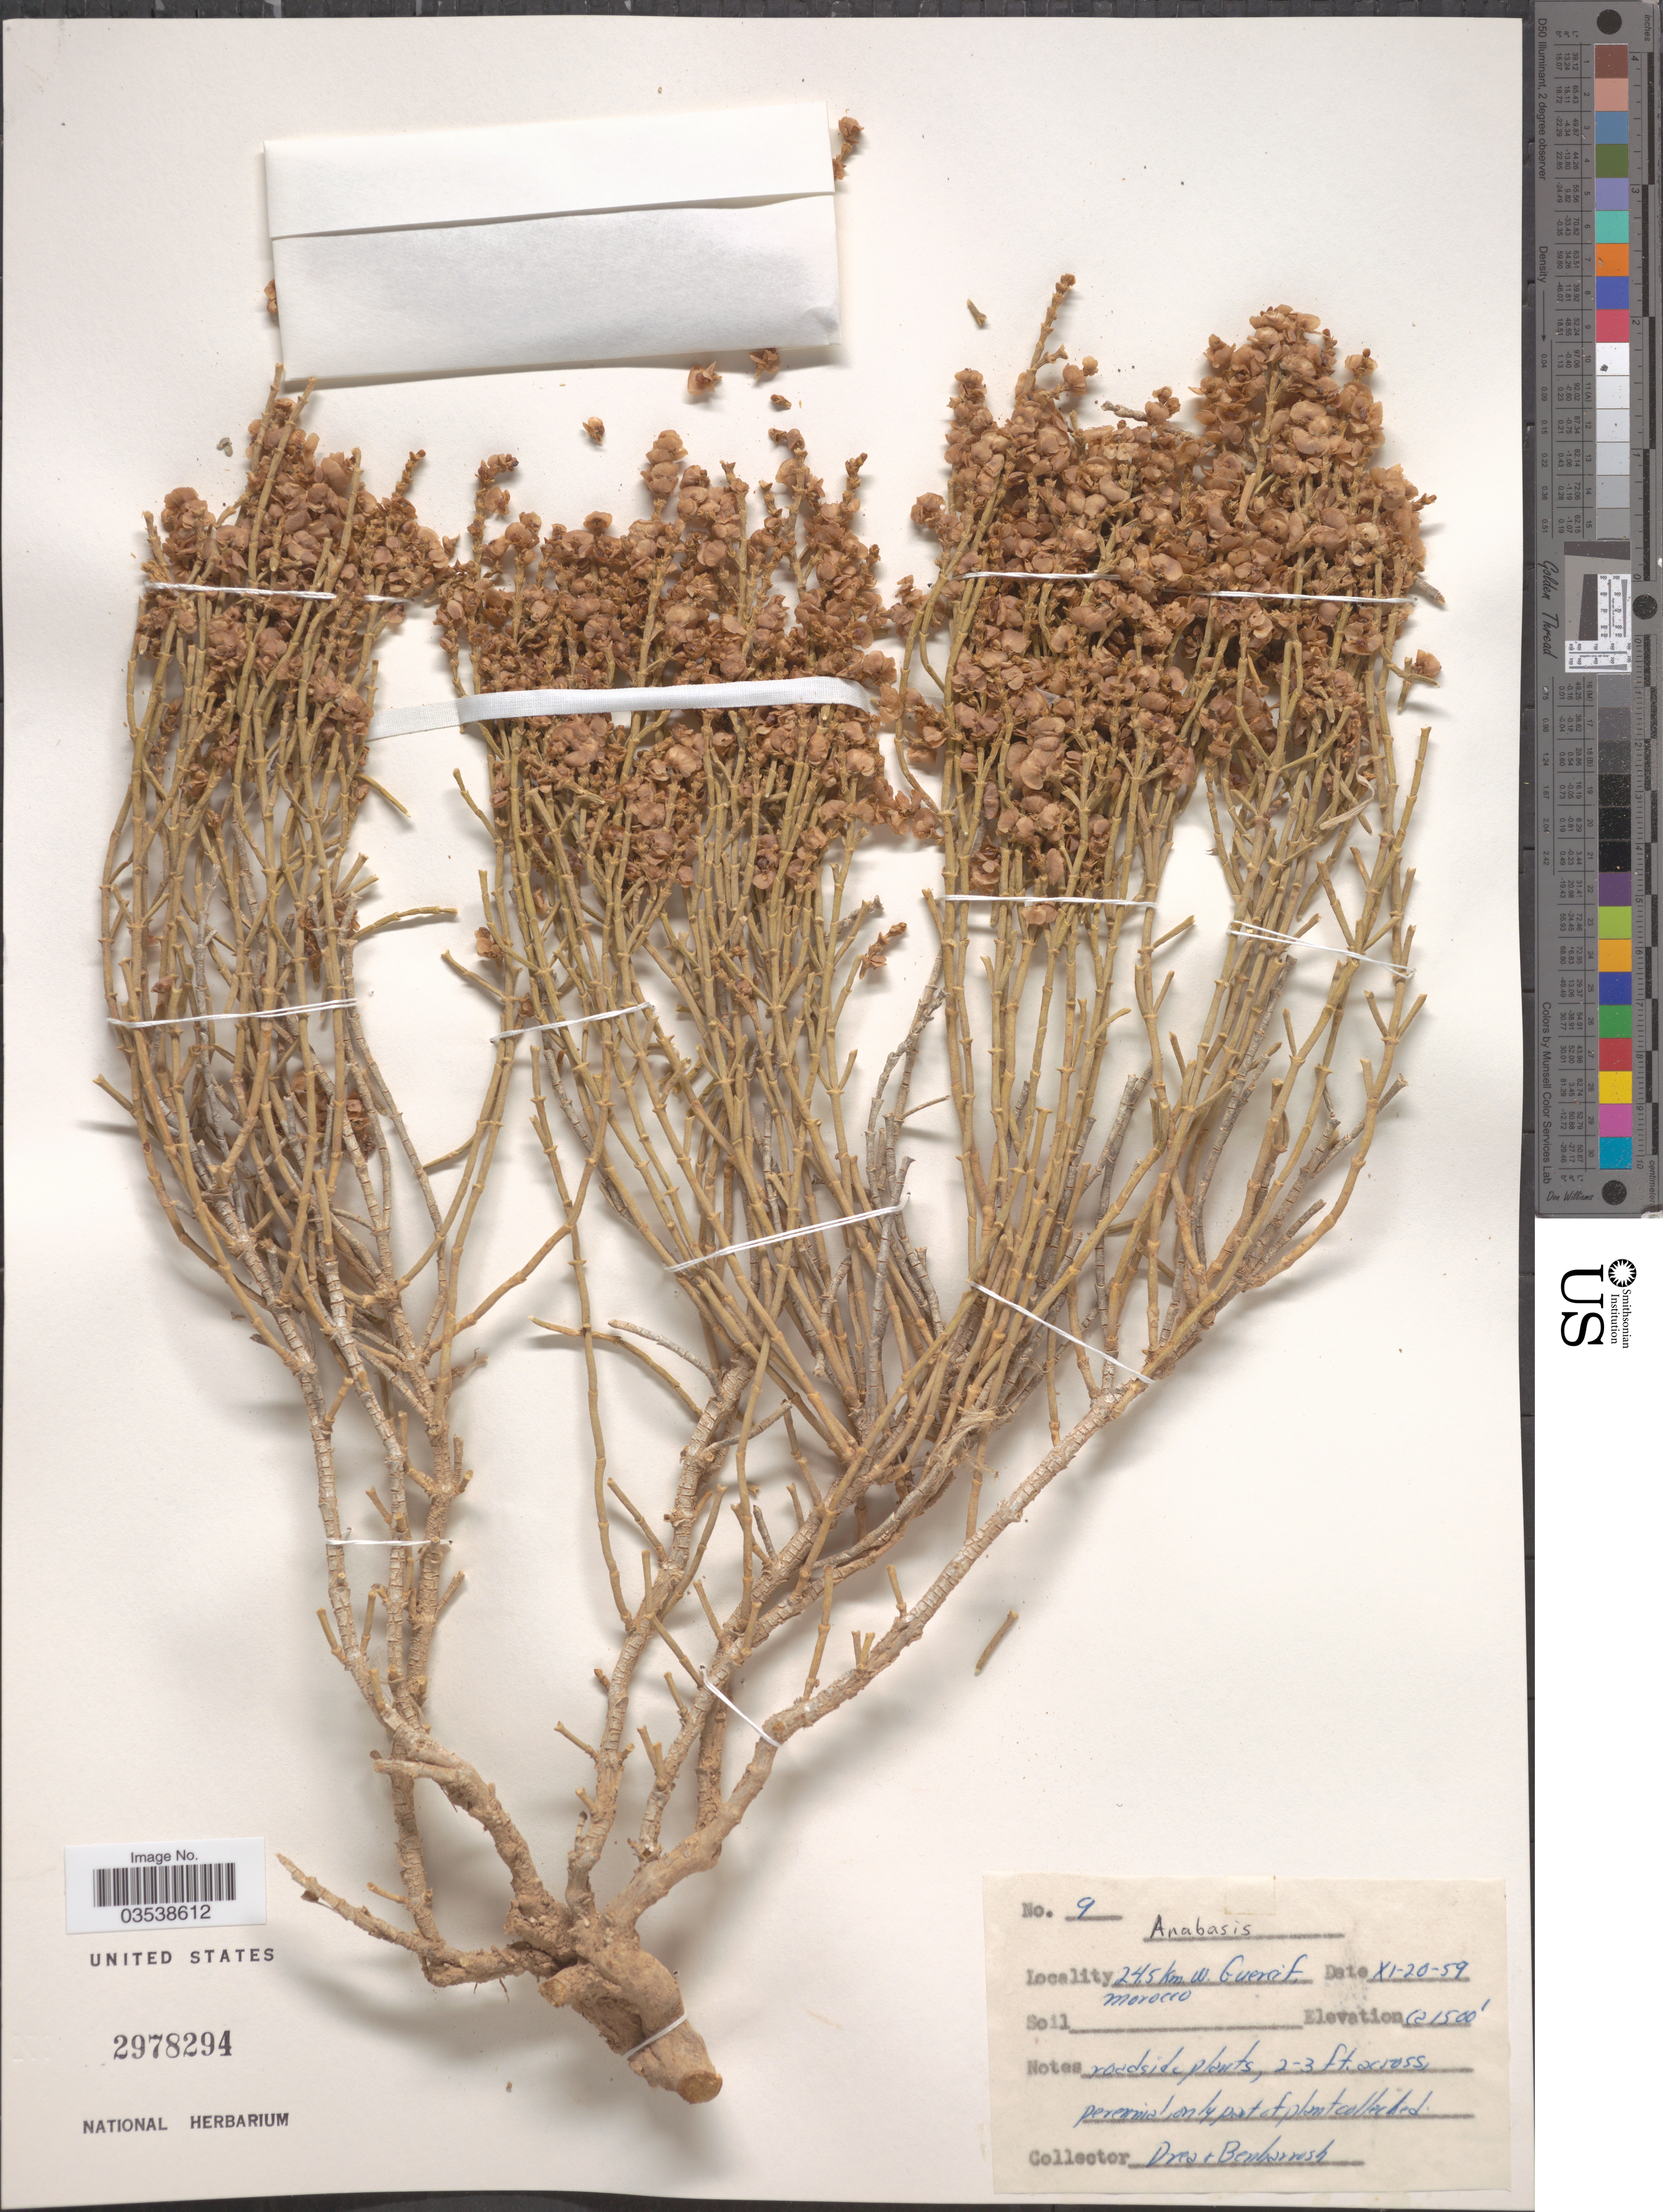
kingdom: Plantae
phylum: Tracheophyta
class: Magnoliopsida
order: Caryophyllales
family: Amaranthaceae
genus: Anabasis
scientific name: Anabasis sp.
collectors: Drea & -- Benharrosh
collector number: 9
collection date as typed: Transcribed d/m/y: 20/11/59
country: Morocco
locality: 24.5 km. W. Guercif.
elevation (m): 457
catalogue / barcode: US 2978294